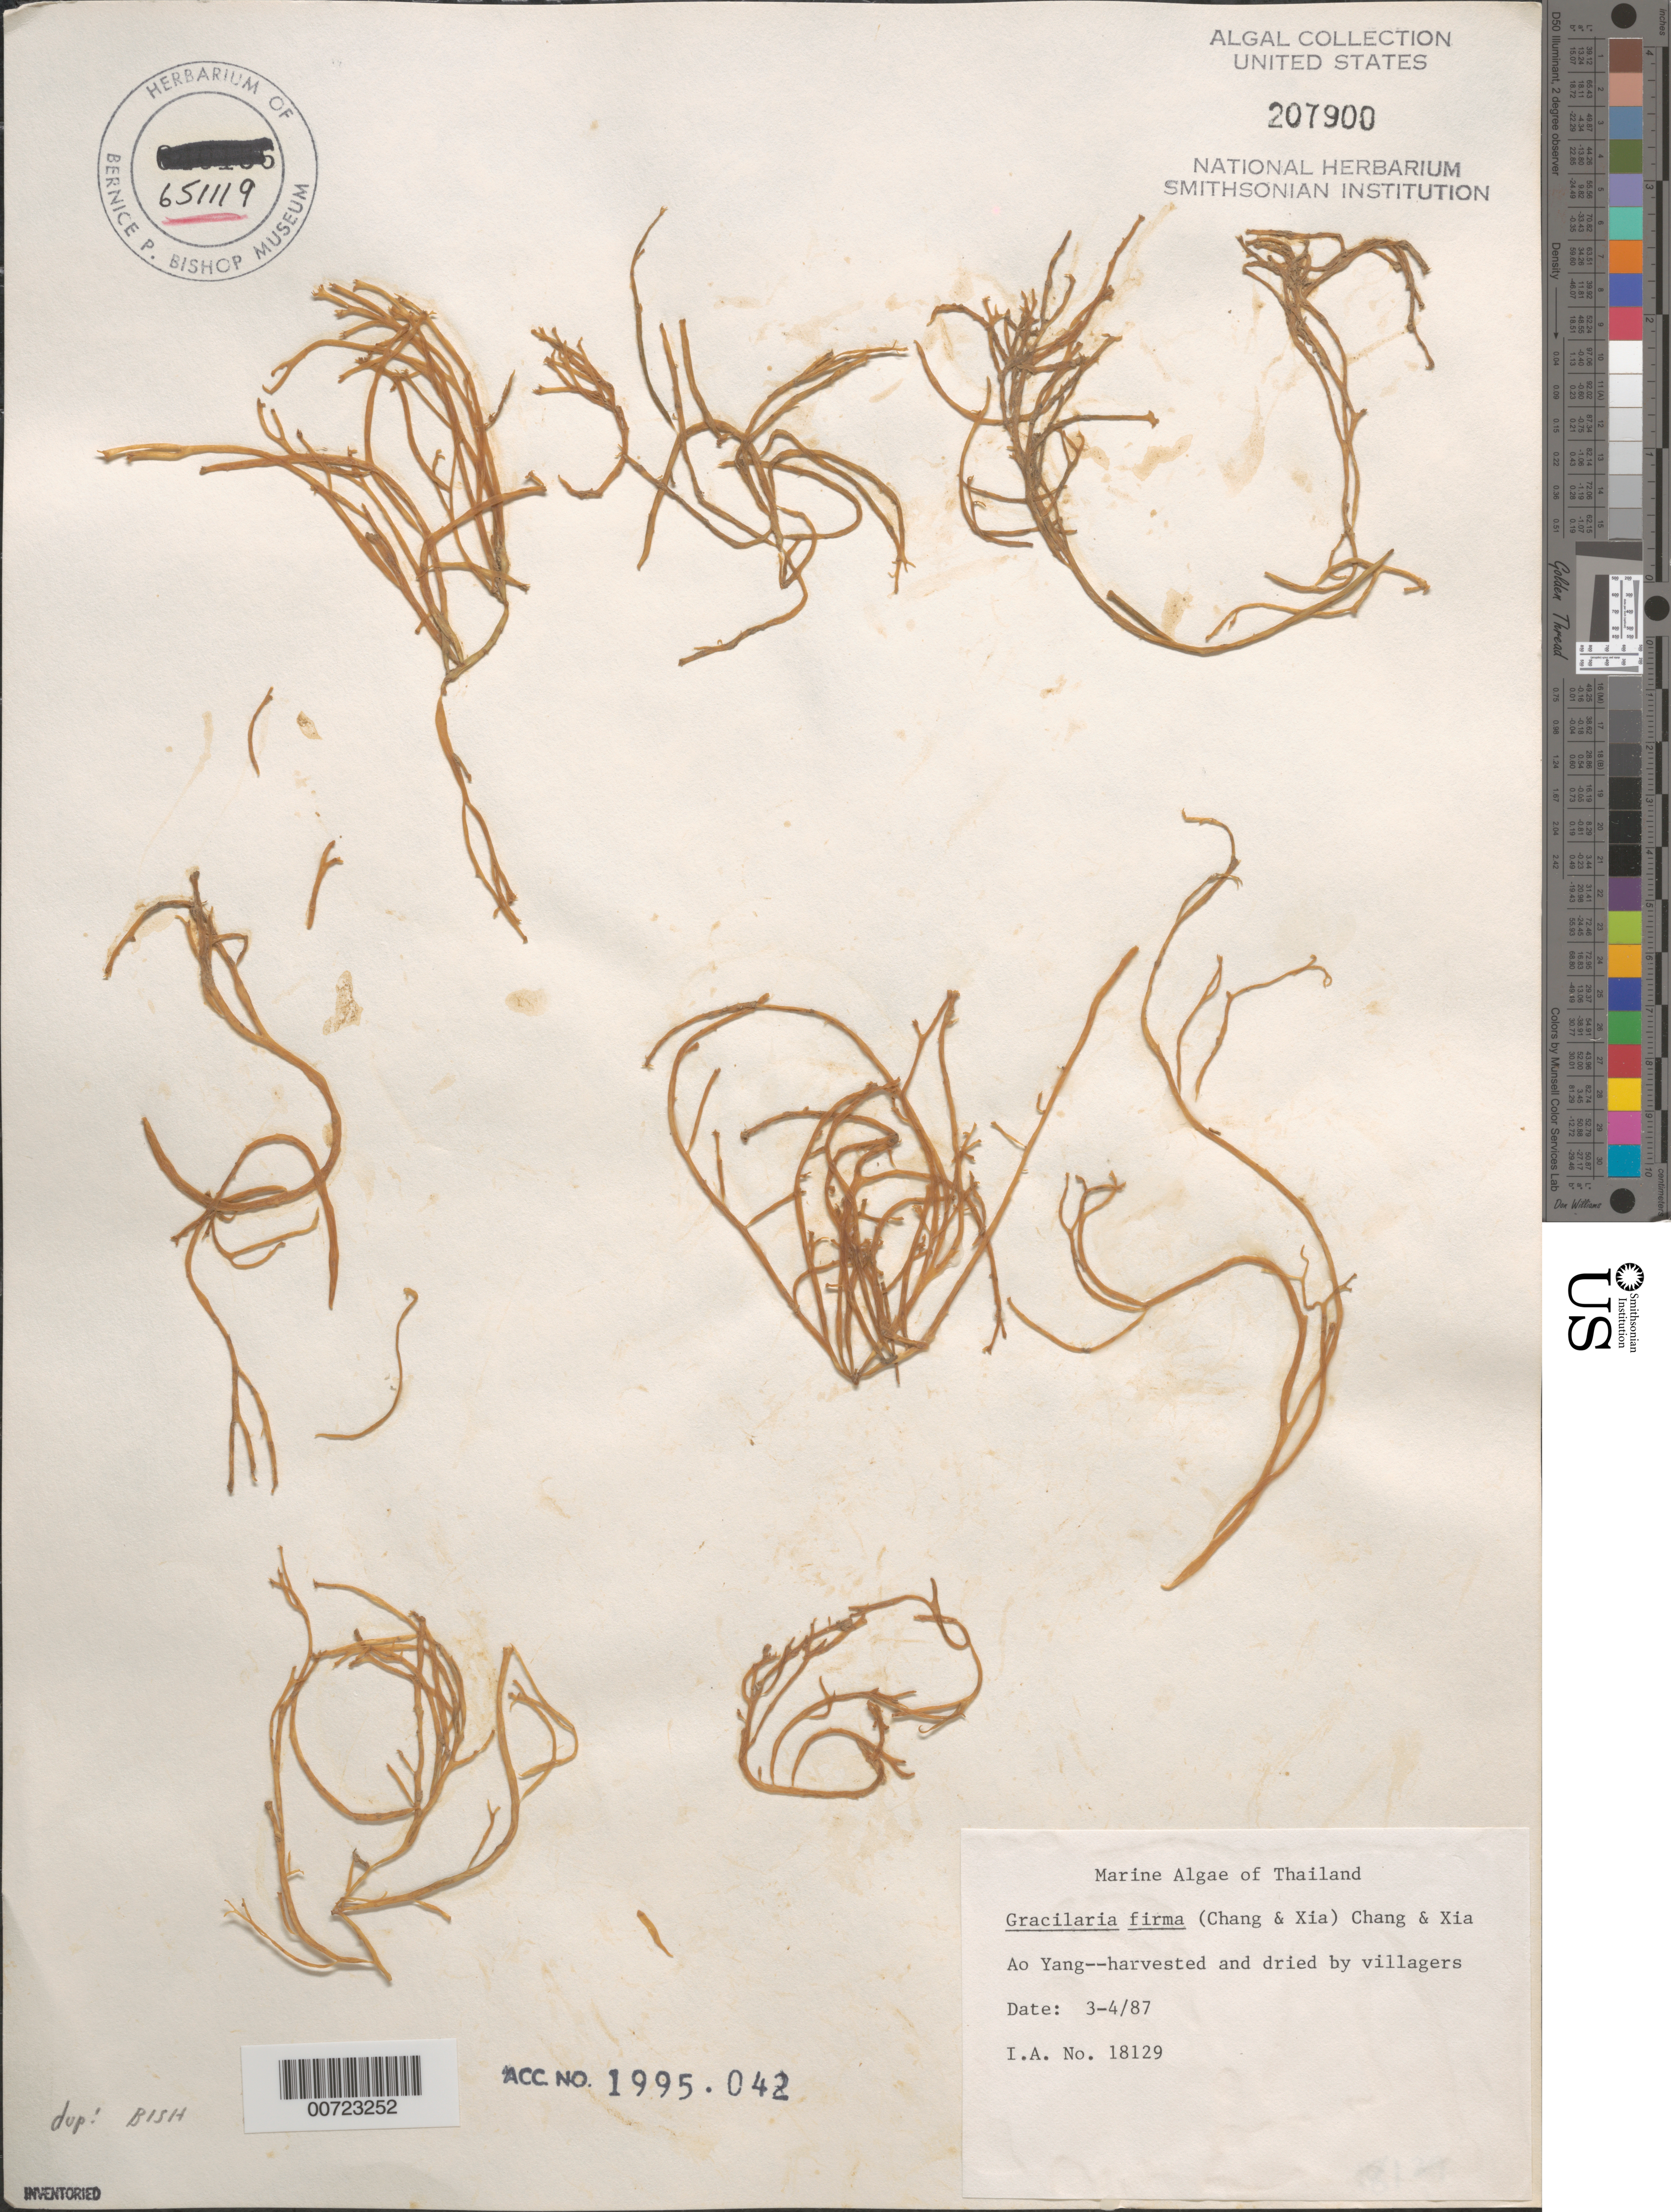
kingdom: Plantae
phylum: Rhodophyta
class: Florideophyceae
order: Gracilariales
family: Gracilariaceae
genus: Gracilaria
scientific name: Gracilaria firma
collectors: Villagers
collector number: IAA 18129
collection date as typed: Mar 1987 to -- Apr 1987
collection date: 1987-03/1987-04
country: Thailand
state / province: Prachuap Khiri Khan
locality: Ao Yang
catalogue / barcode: US 207900